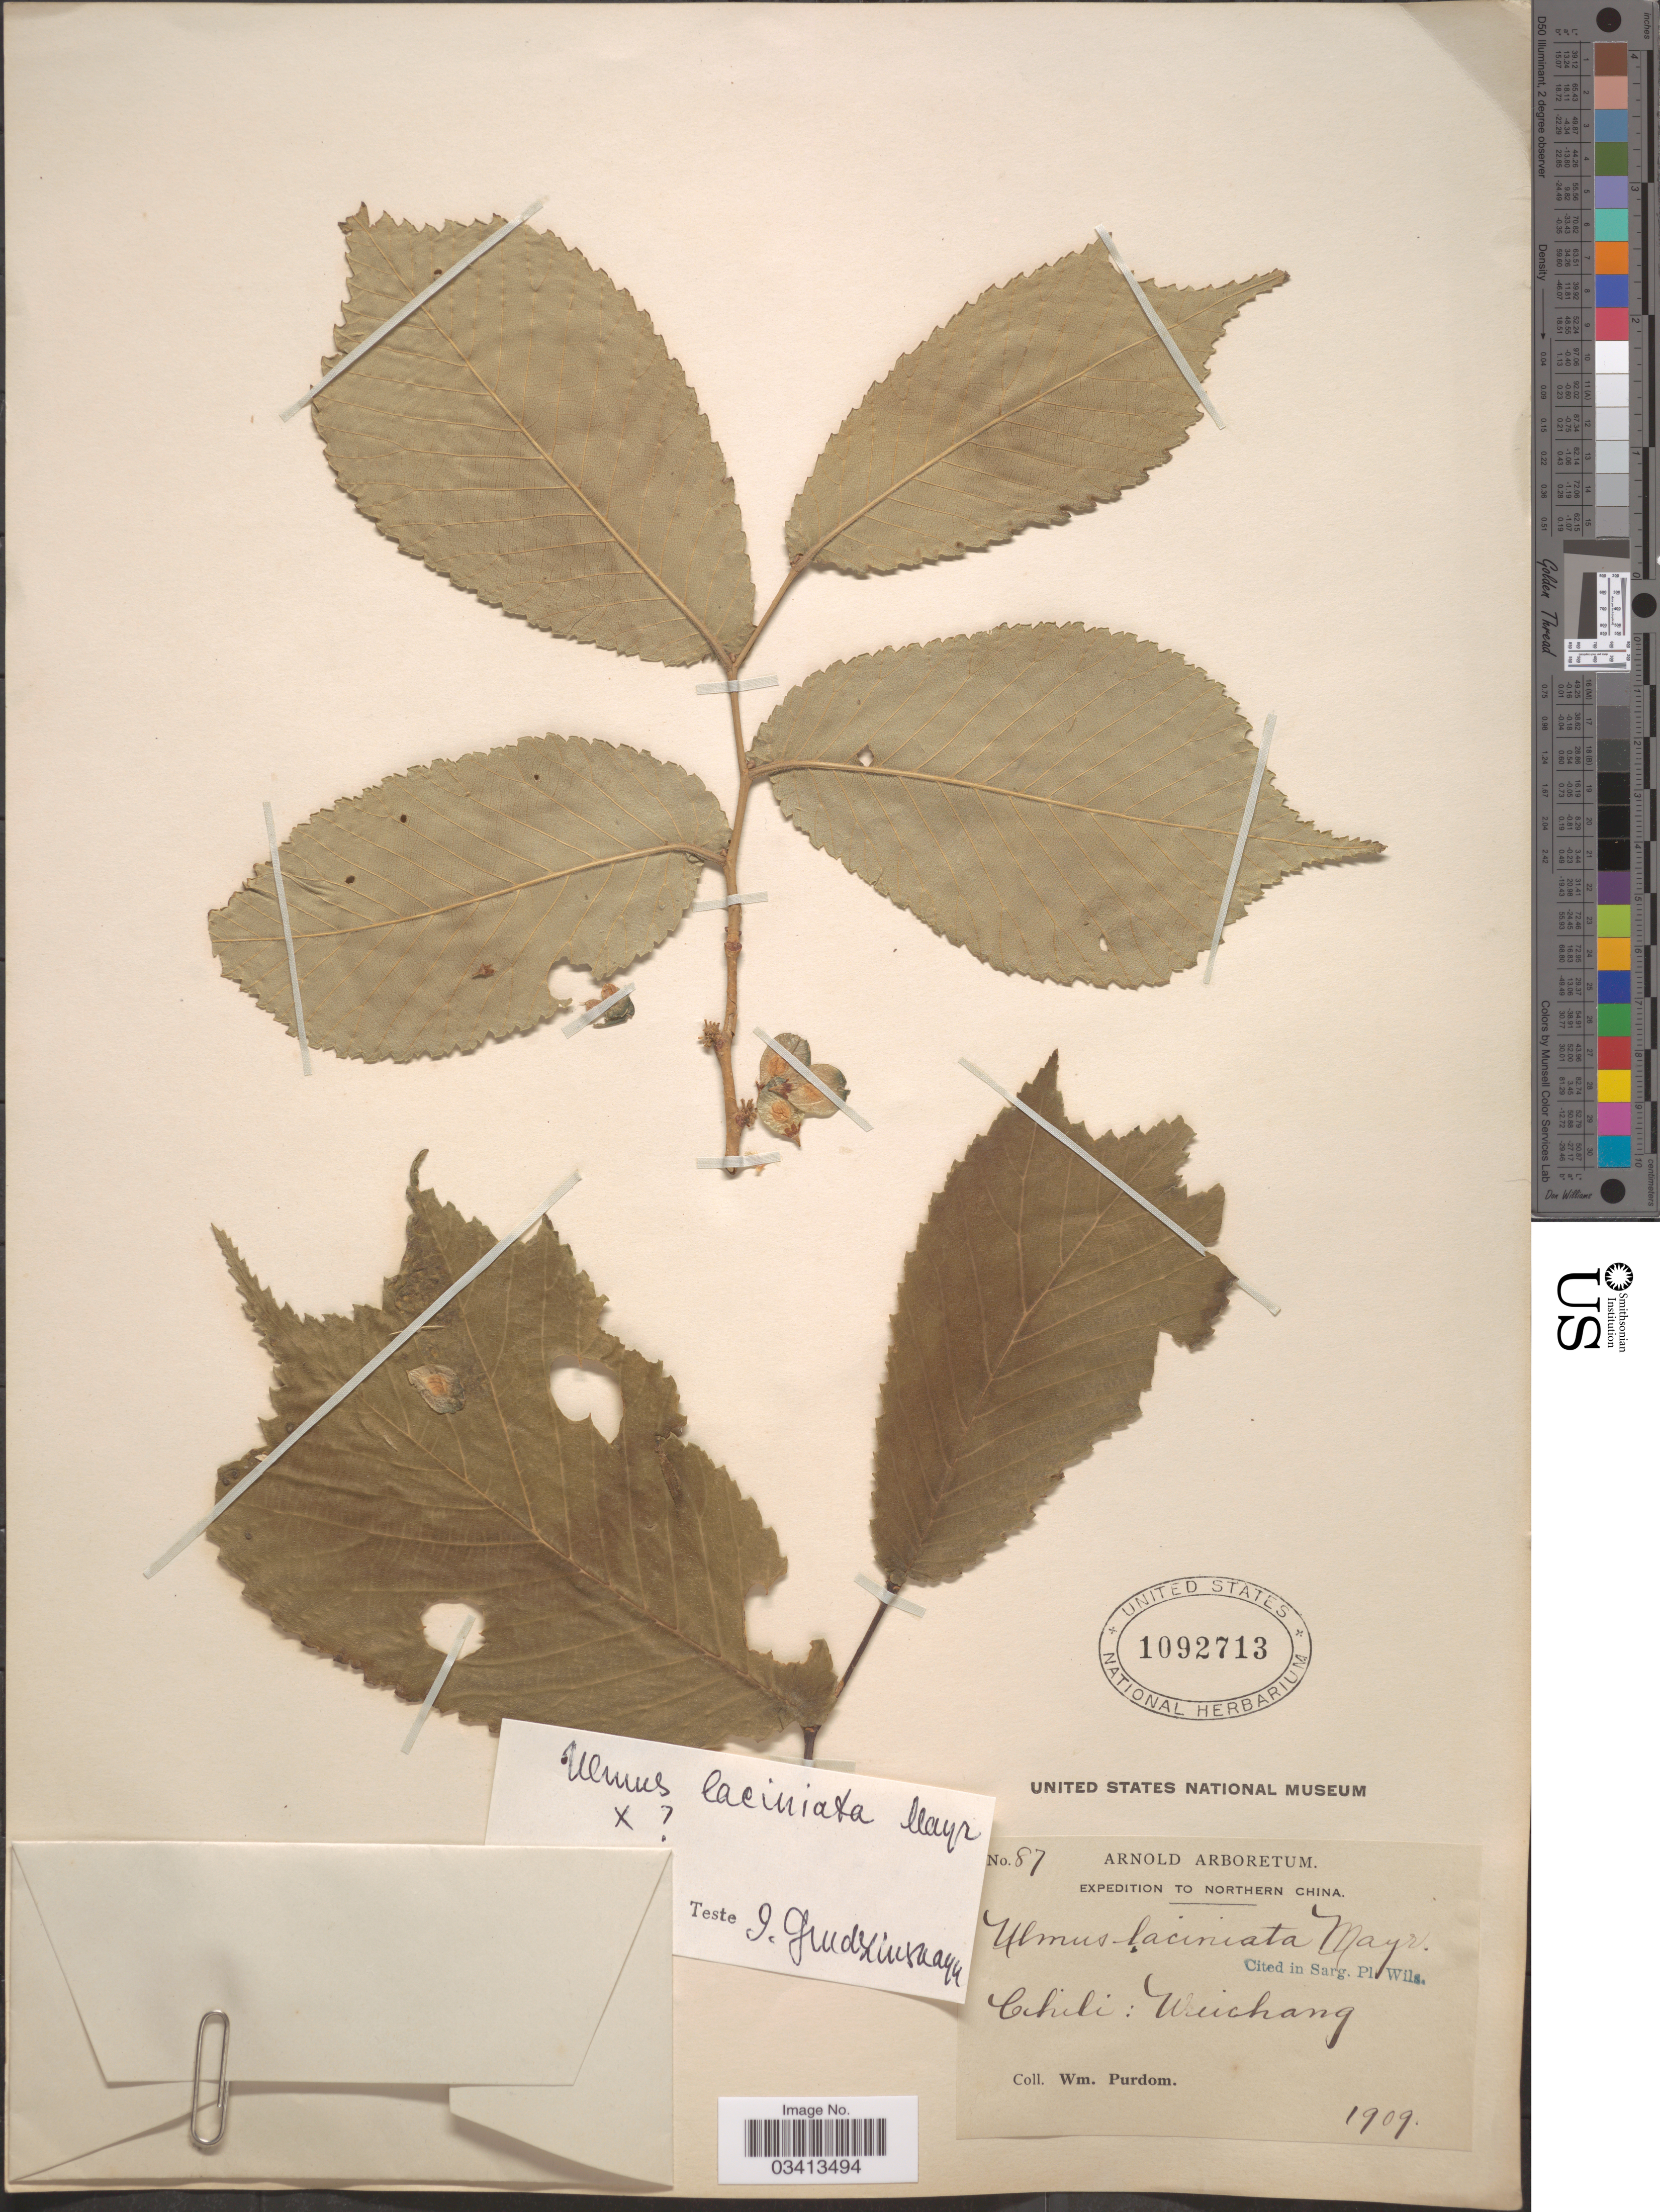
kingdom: Plantae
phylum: Tracheophyta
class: Magnoliopsida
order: Rosales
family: Ulmaceae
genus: Ulmus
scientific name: Ulmus laciniata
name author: (Herder) Mayr ex Schwapp.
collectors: W. Purdom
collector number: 87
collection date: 1909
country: China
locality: Northern China. Chili: Weichang.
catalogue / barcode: US 1092713